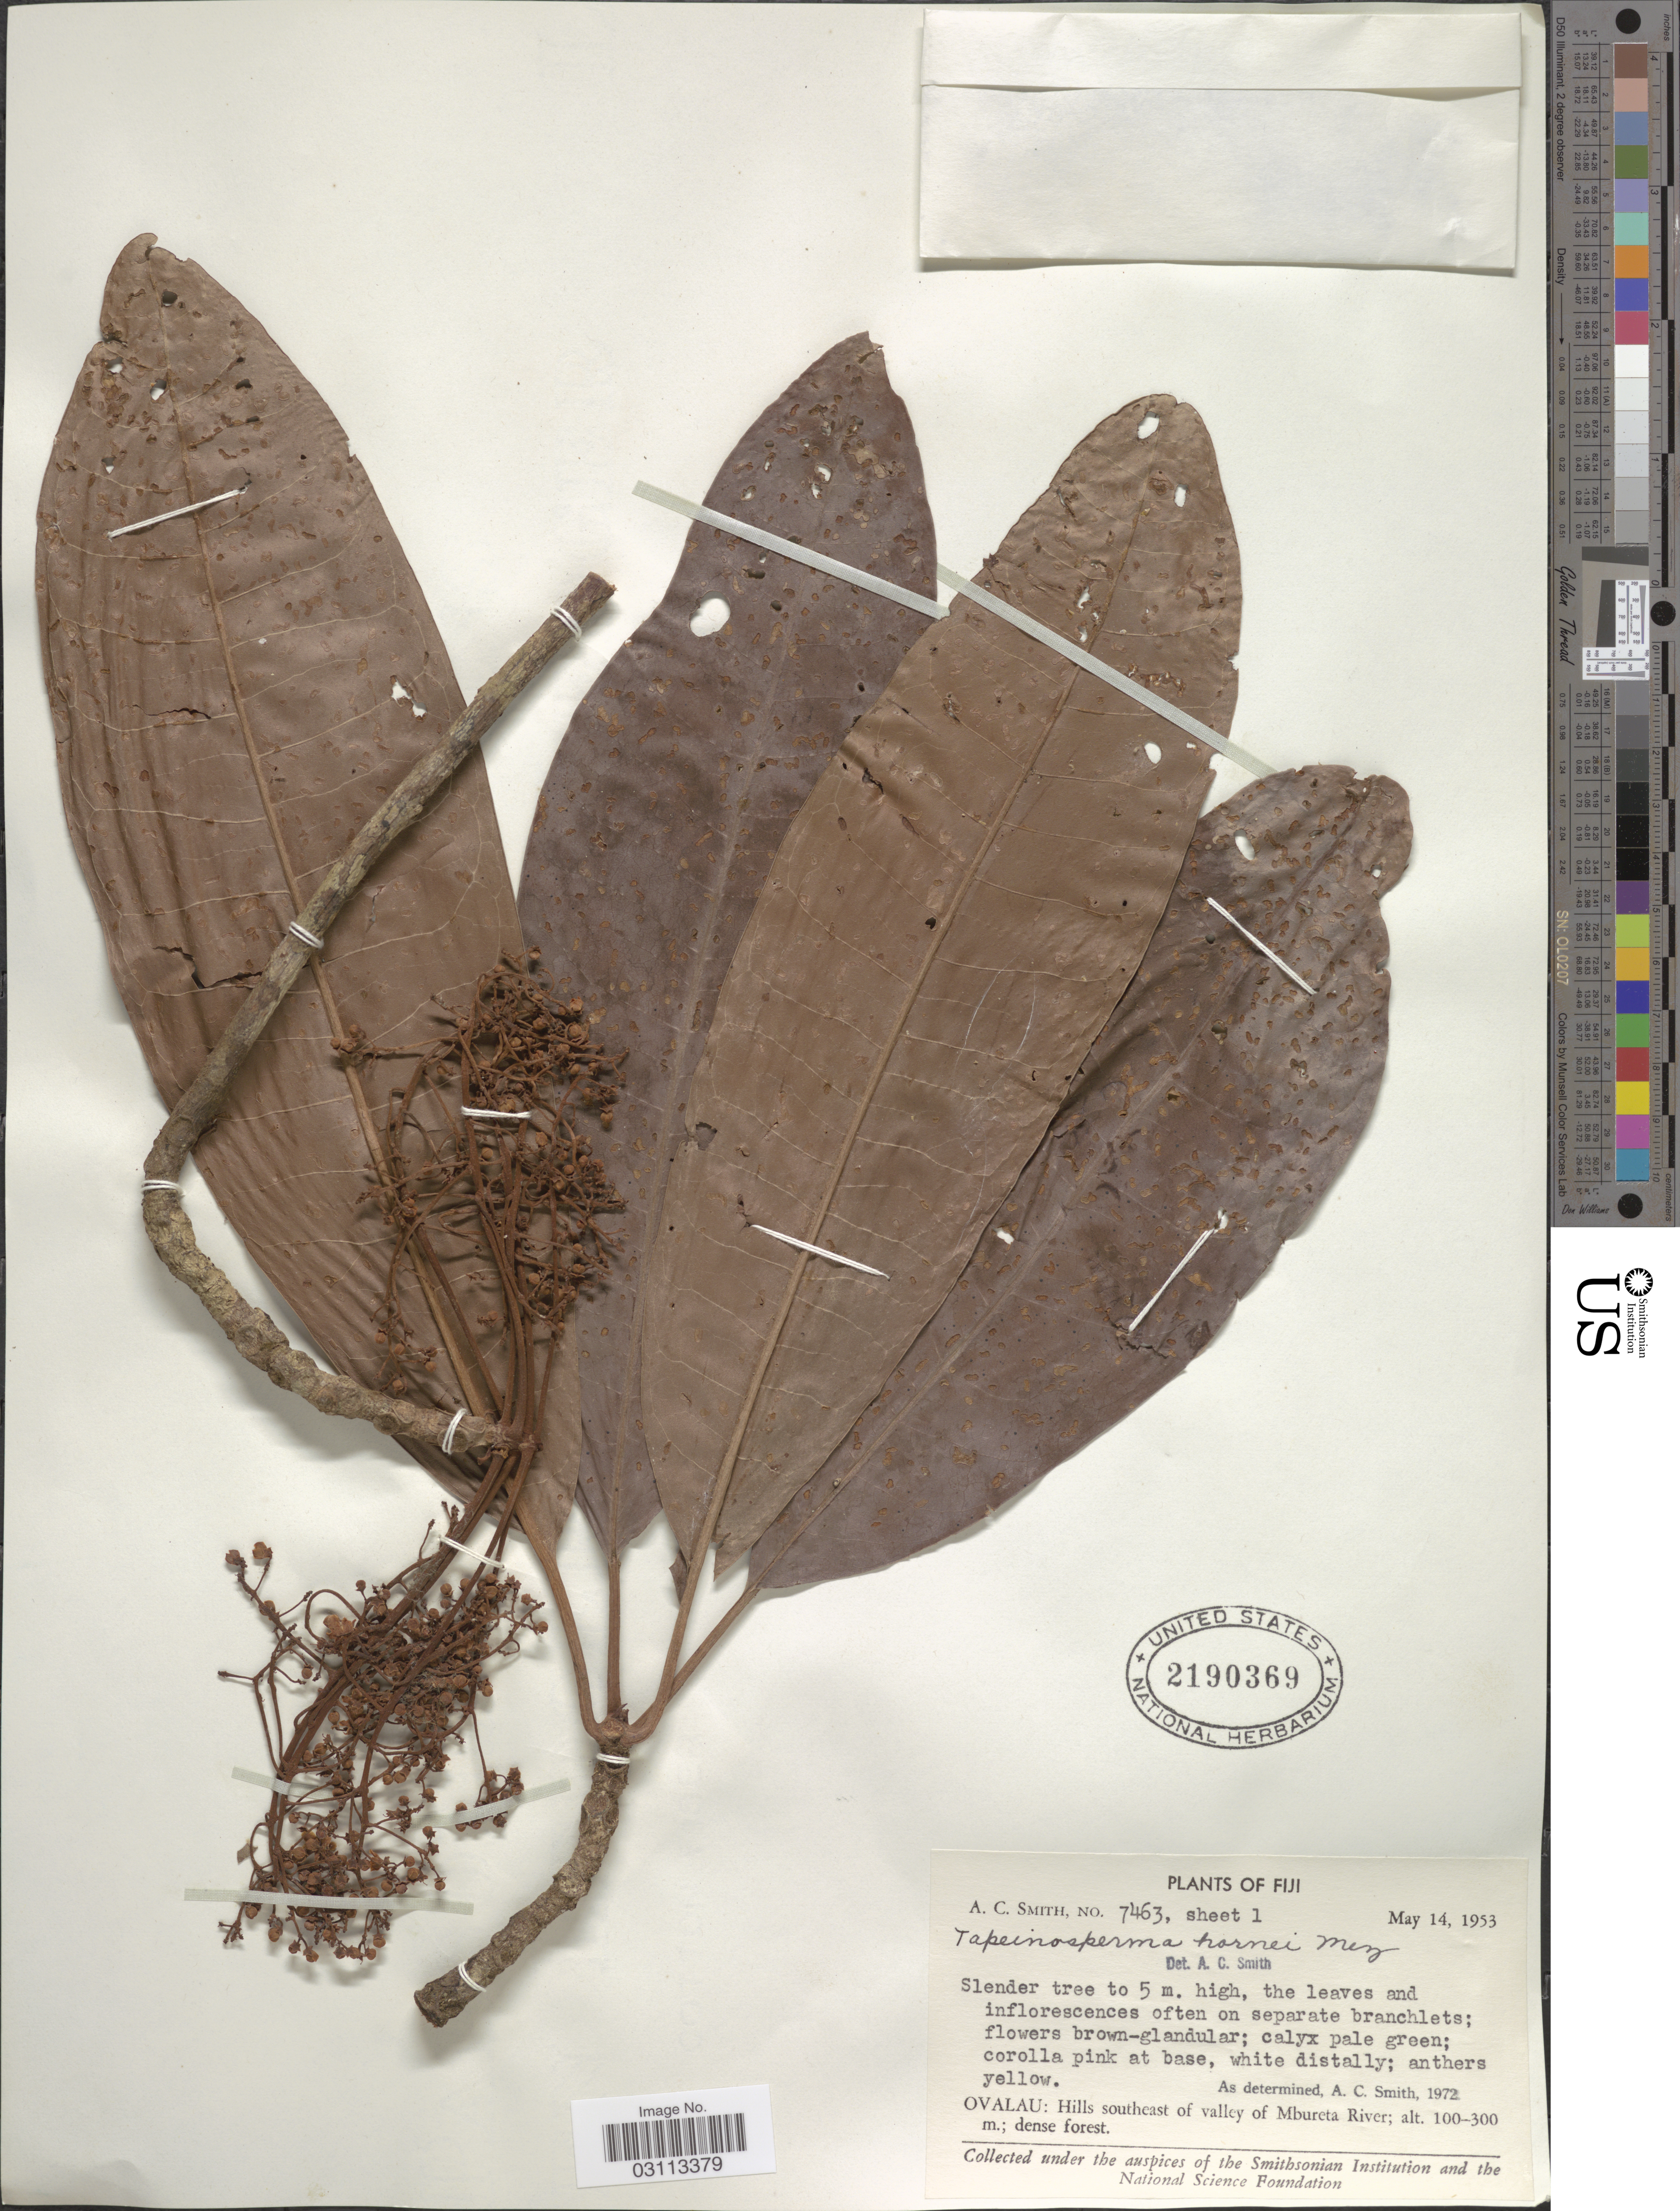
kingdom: Plantae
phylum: Tracheophyta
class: Magnoliopsida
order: Ericales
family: Primulaceae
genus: Tapeinosperma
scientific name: Tapeinosperma hornei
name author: Mez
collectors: A. C. Smith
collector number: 7463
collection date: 1953-05-14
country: Fiji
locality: Ovalau: Hills southeast of valley of Mbureta River.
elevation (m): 100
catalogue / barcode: US 2190369